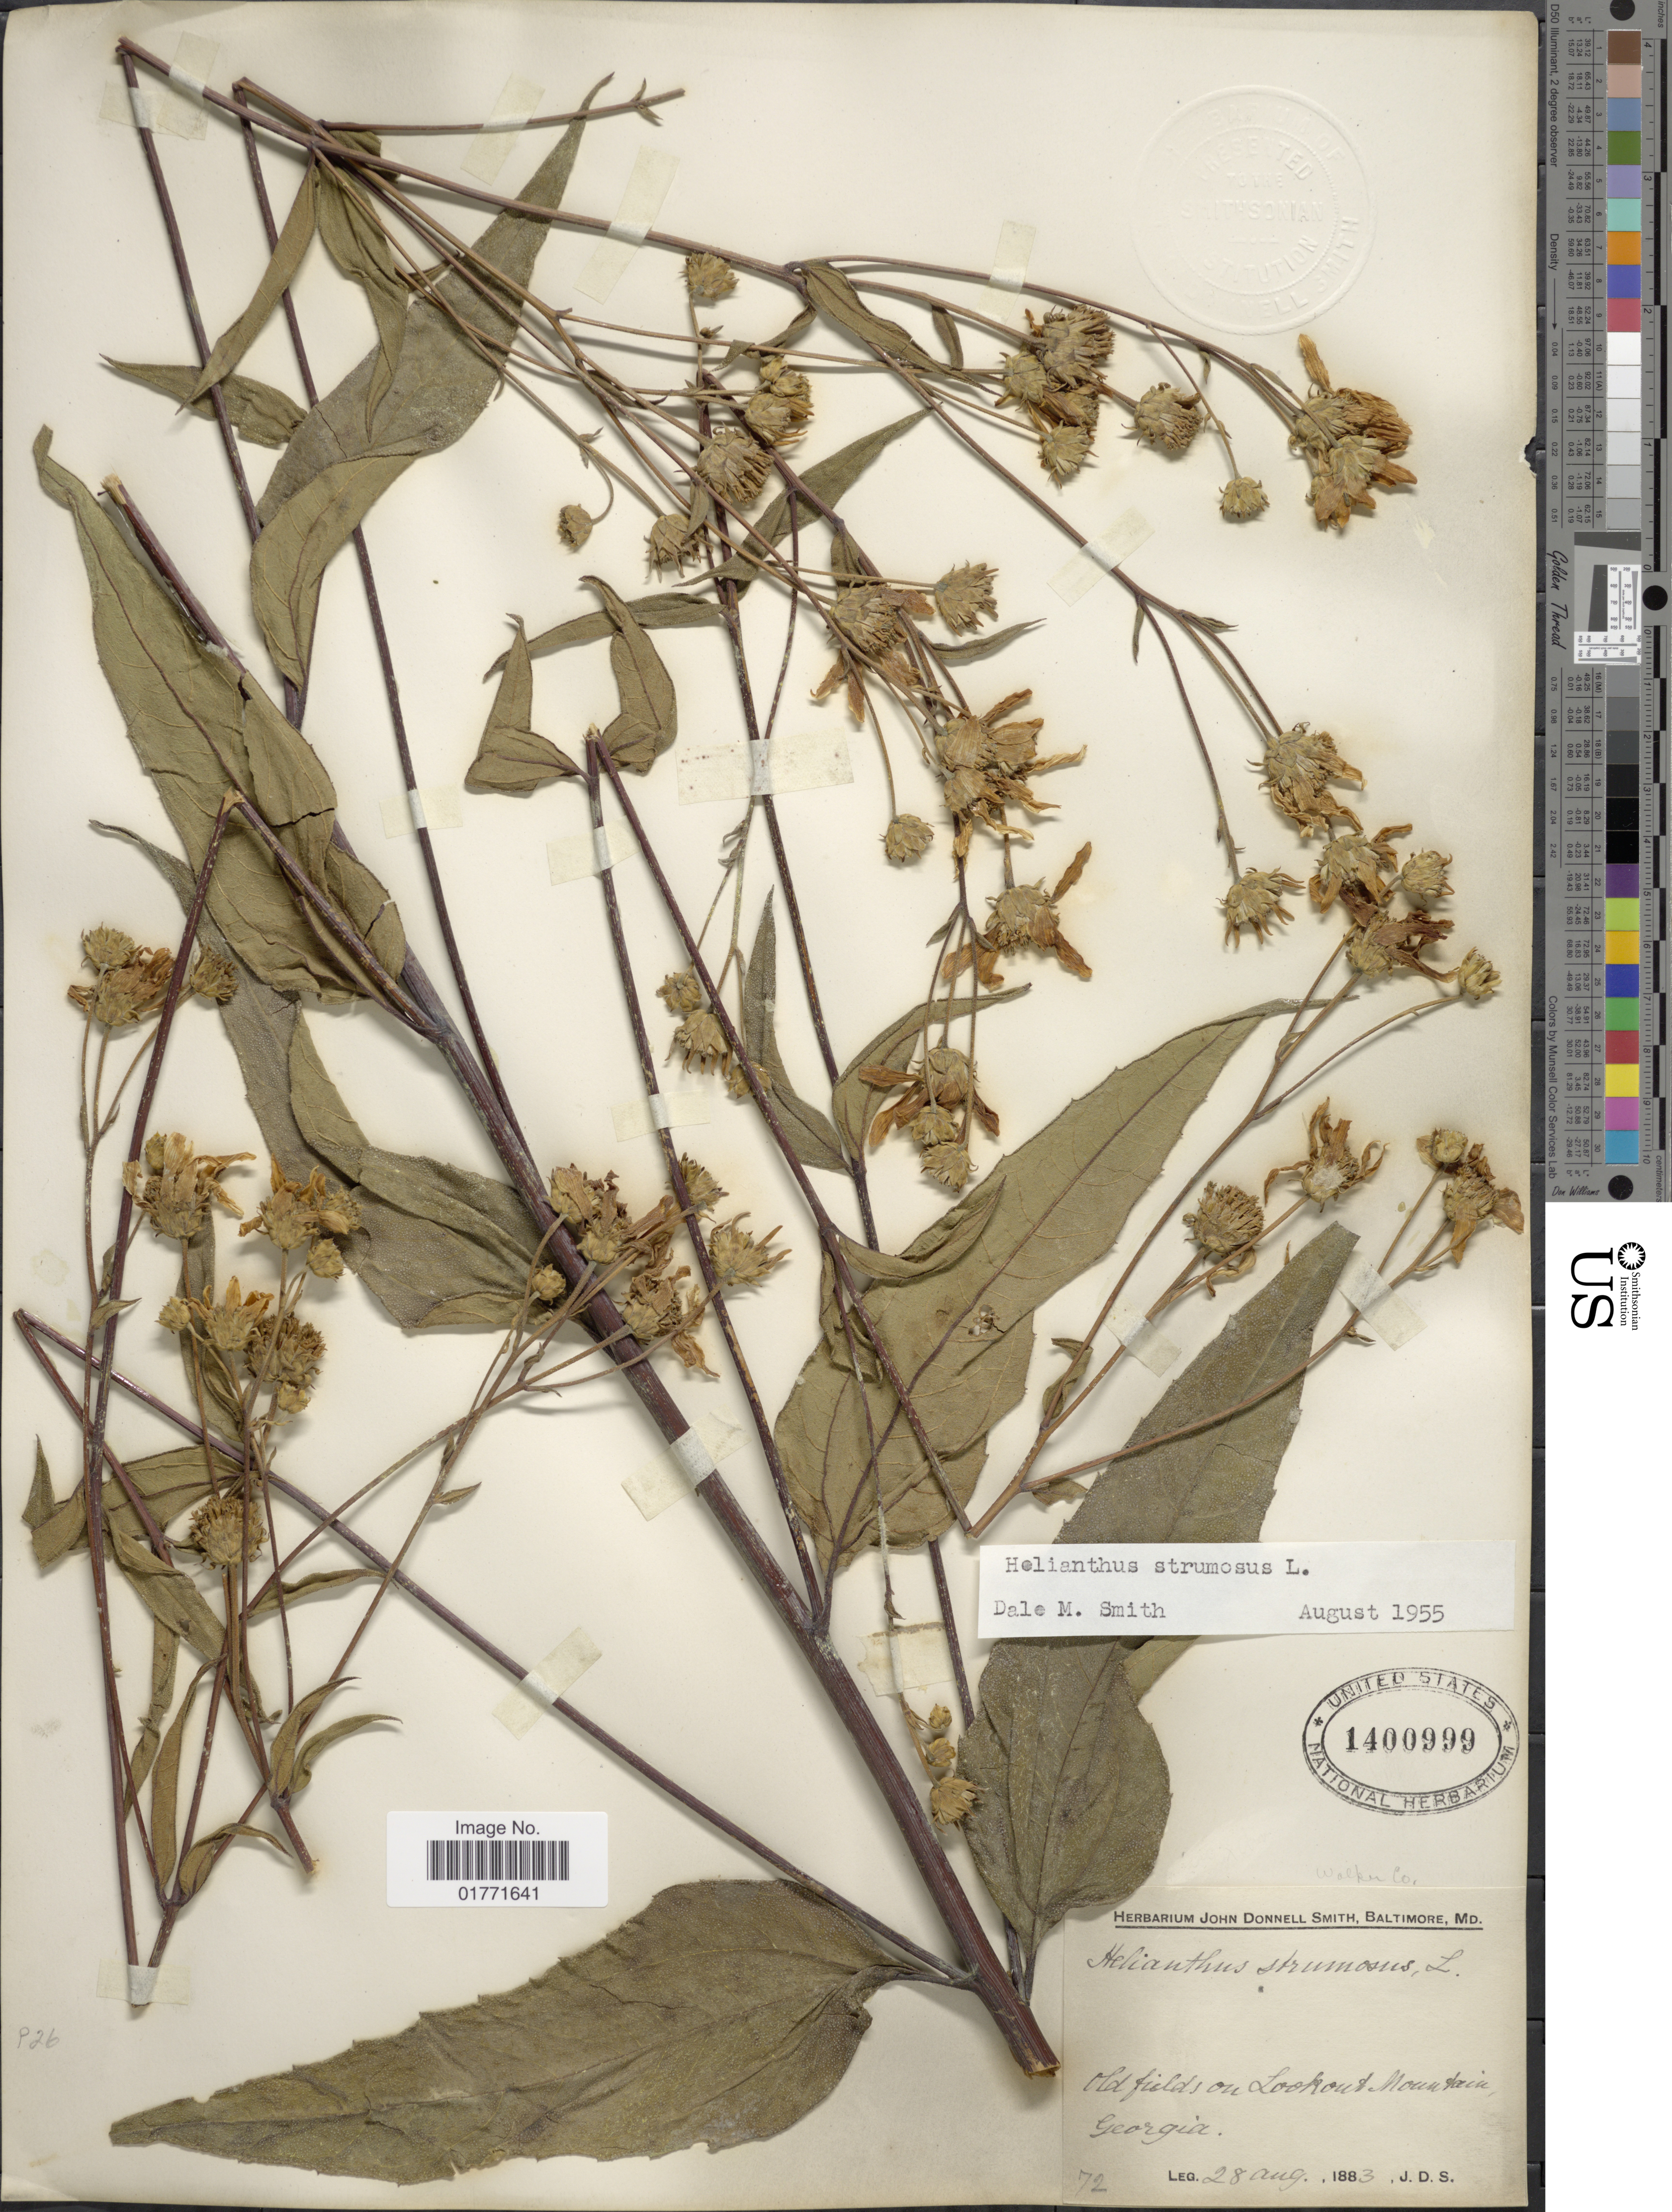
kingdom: Plantae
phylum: Tracheophyta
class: Magnoliopsida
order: Asterales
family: Asteraceae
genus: Helianthus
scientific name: Helianthus strumosus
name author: L.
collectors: J. Donnell Smith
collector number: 72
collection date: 1883-08-28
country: United States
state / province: Georgia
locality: Old fields on Lookout Mountain. Georgia.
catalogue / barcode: US 1400999